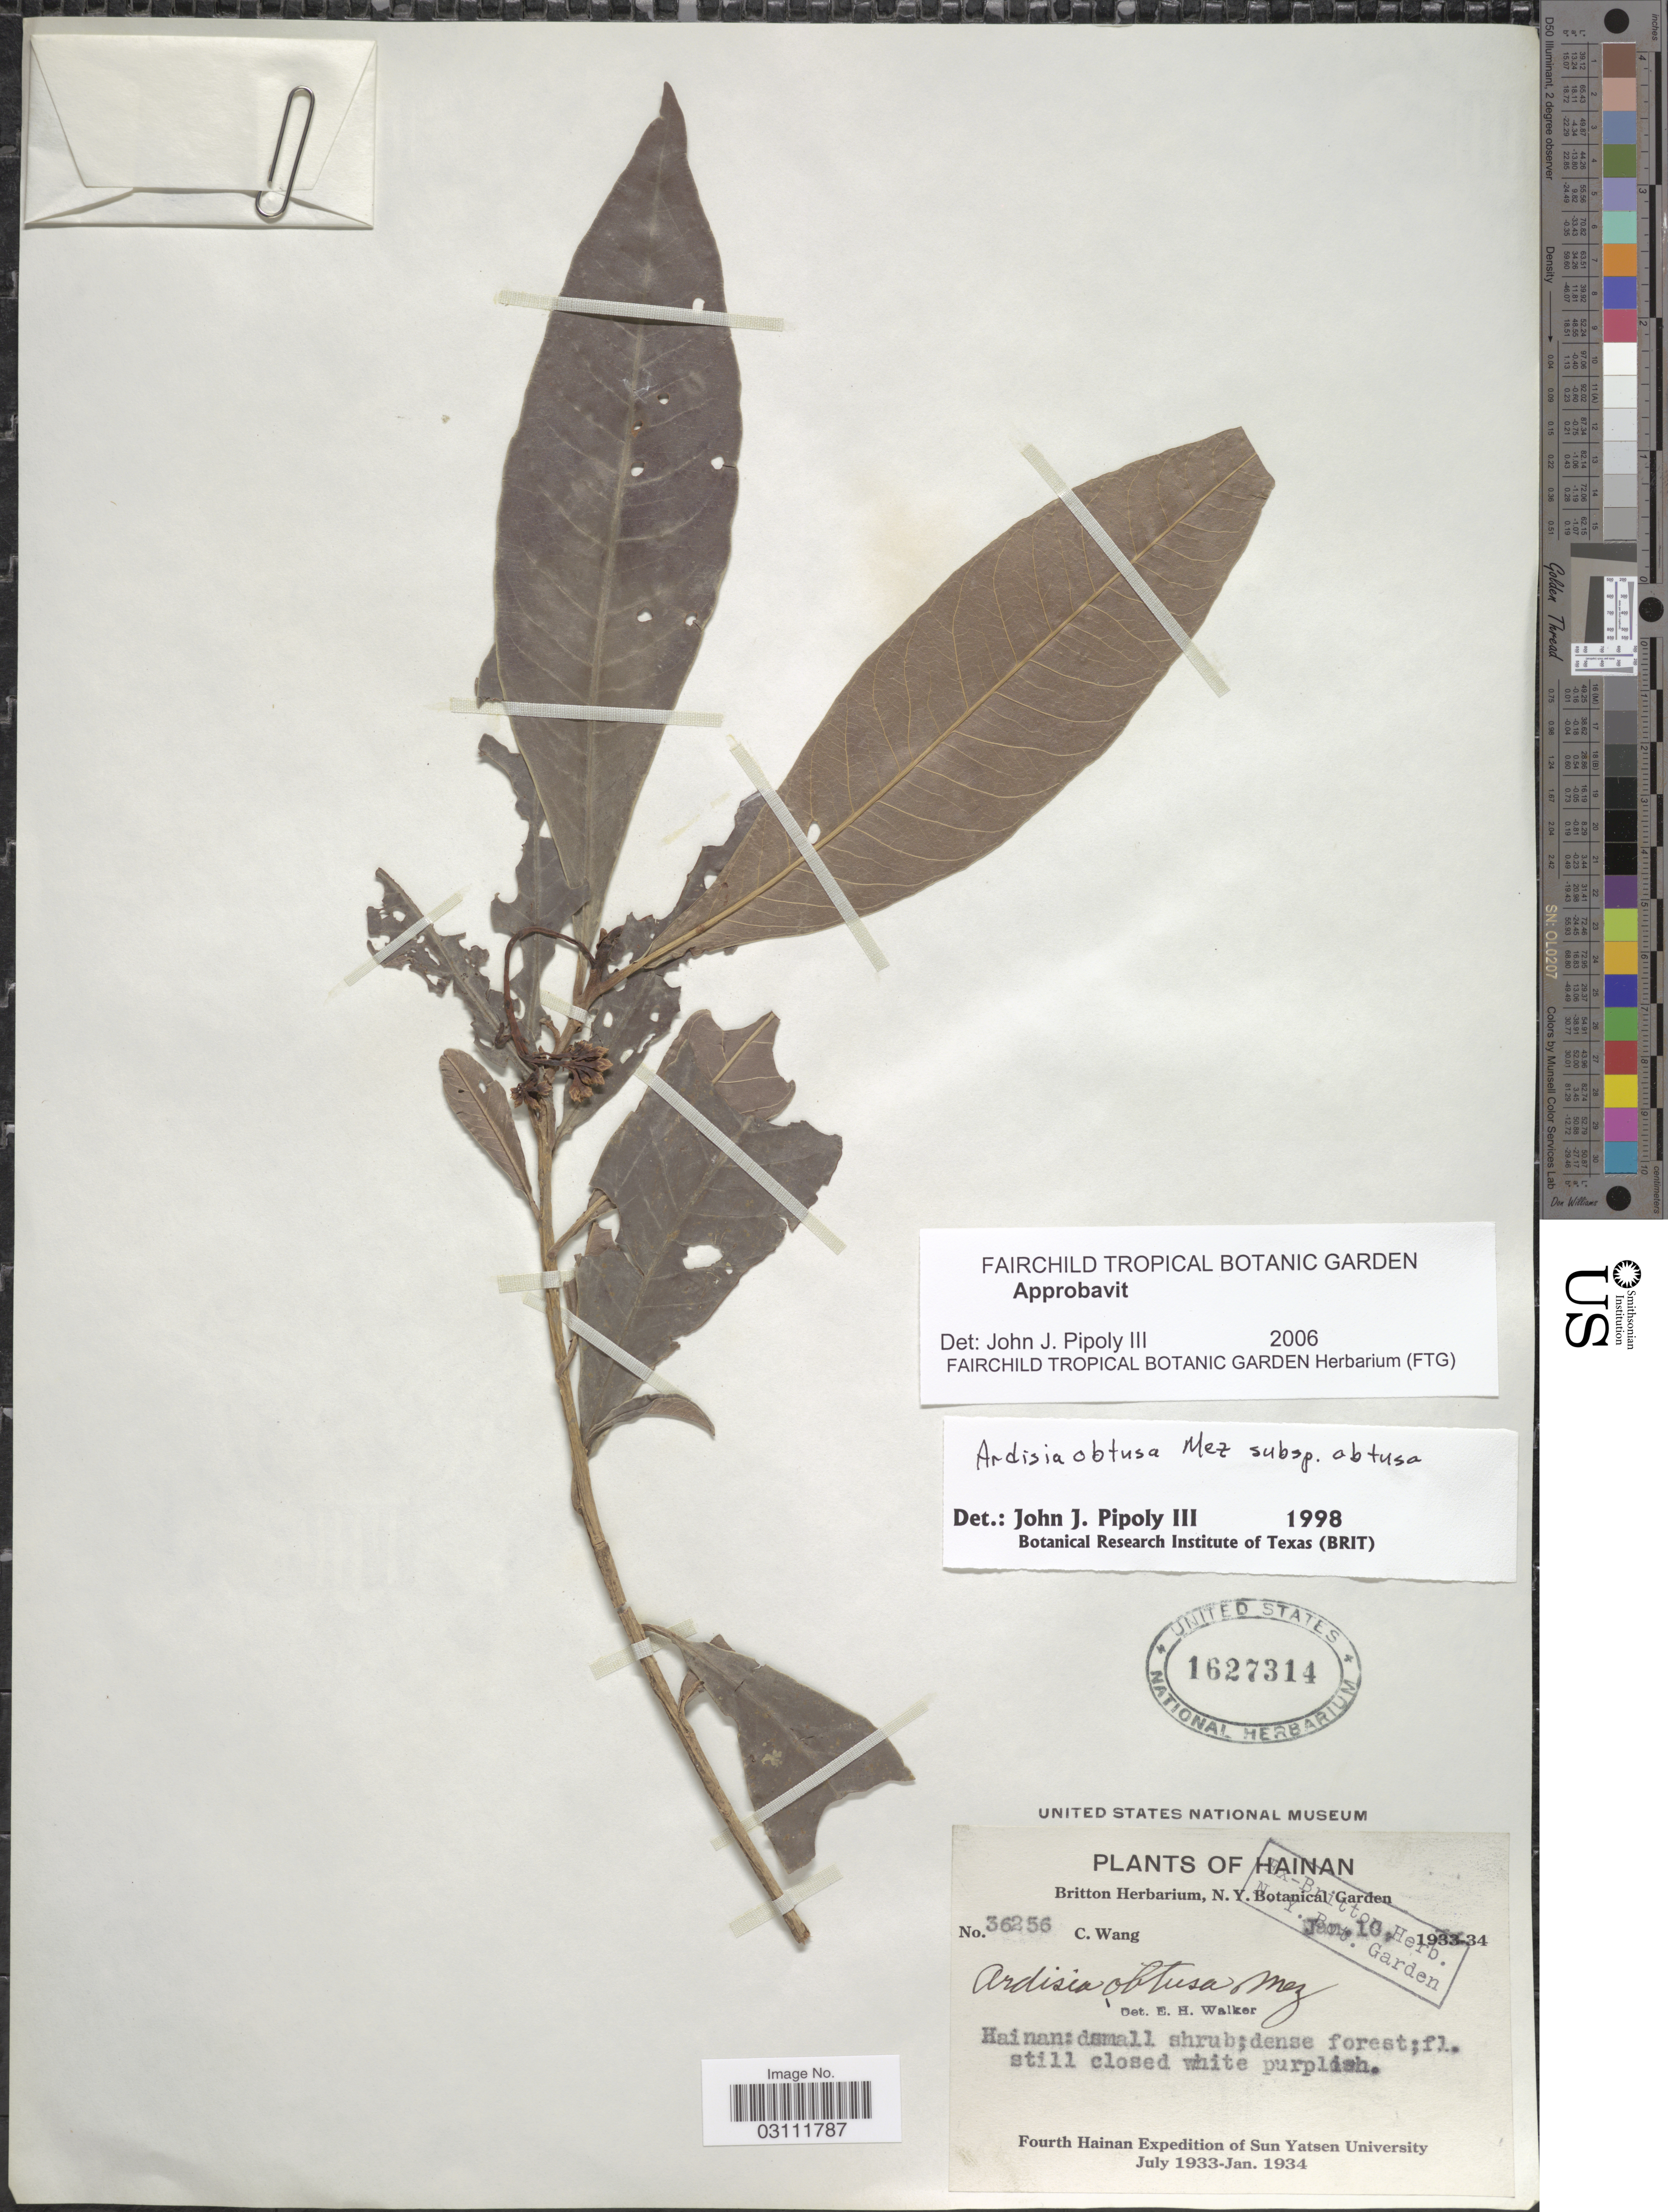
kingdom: Plantae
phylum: Tracheophyta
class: Magnoliopsida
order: Ericales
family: Primulaceae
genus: Ardisia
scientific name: Ardisia obtusa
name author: Mez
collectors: C. Wang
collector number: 36256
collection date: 1934-01-10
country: China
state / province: Hainan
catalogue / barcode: US 1627314